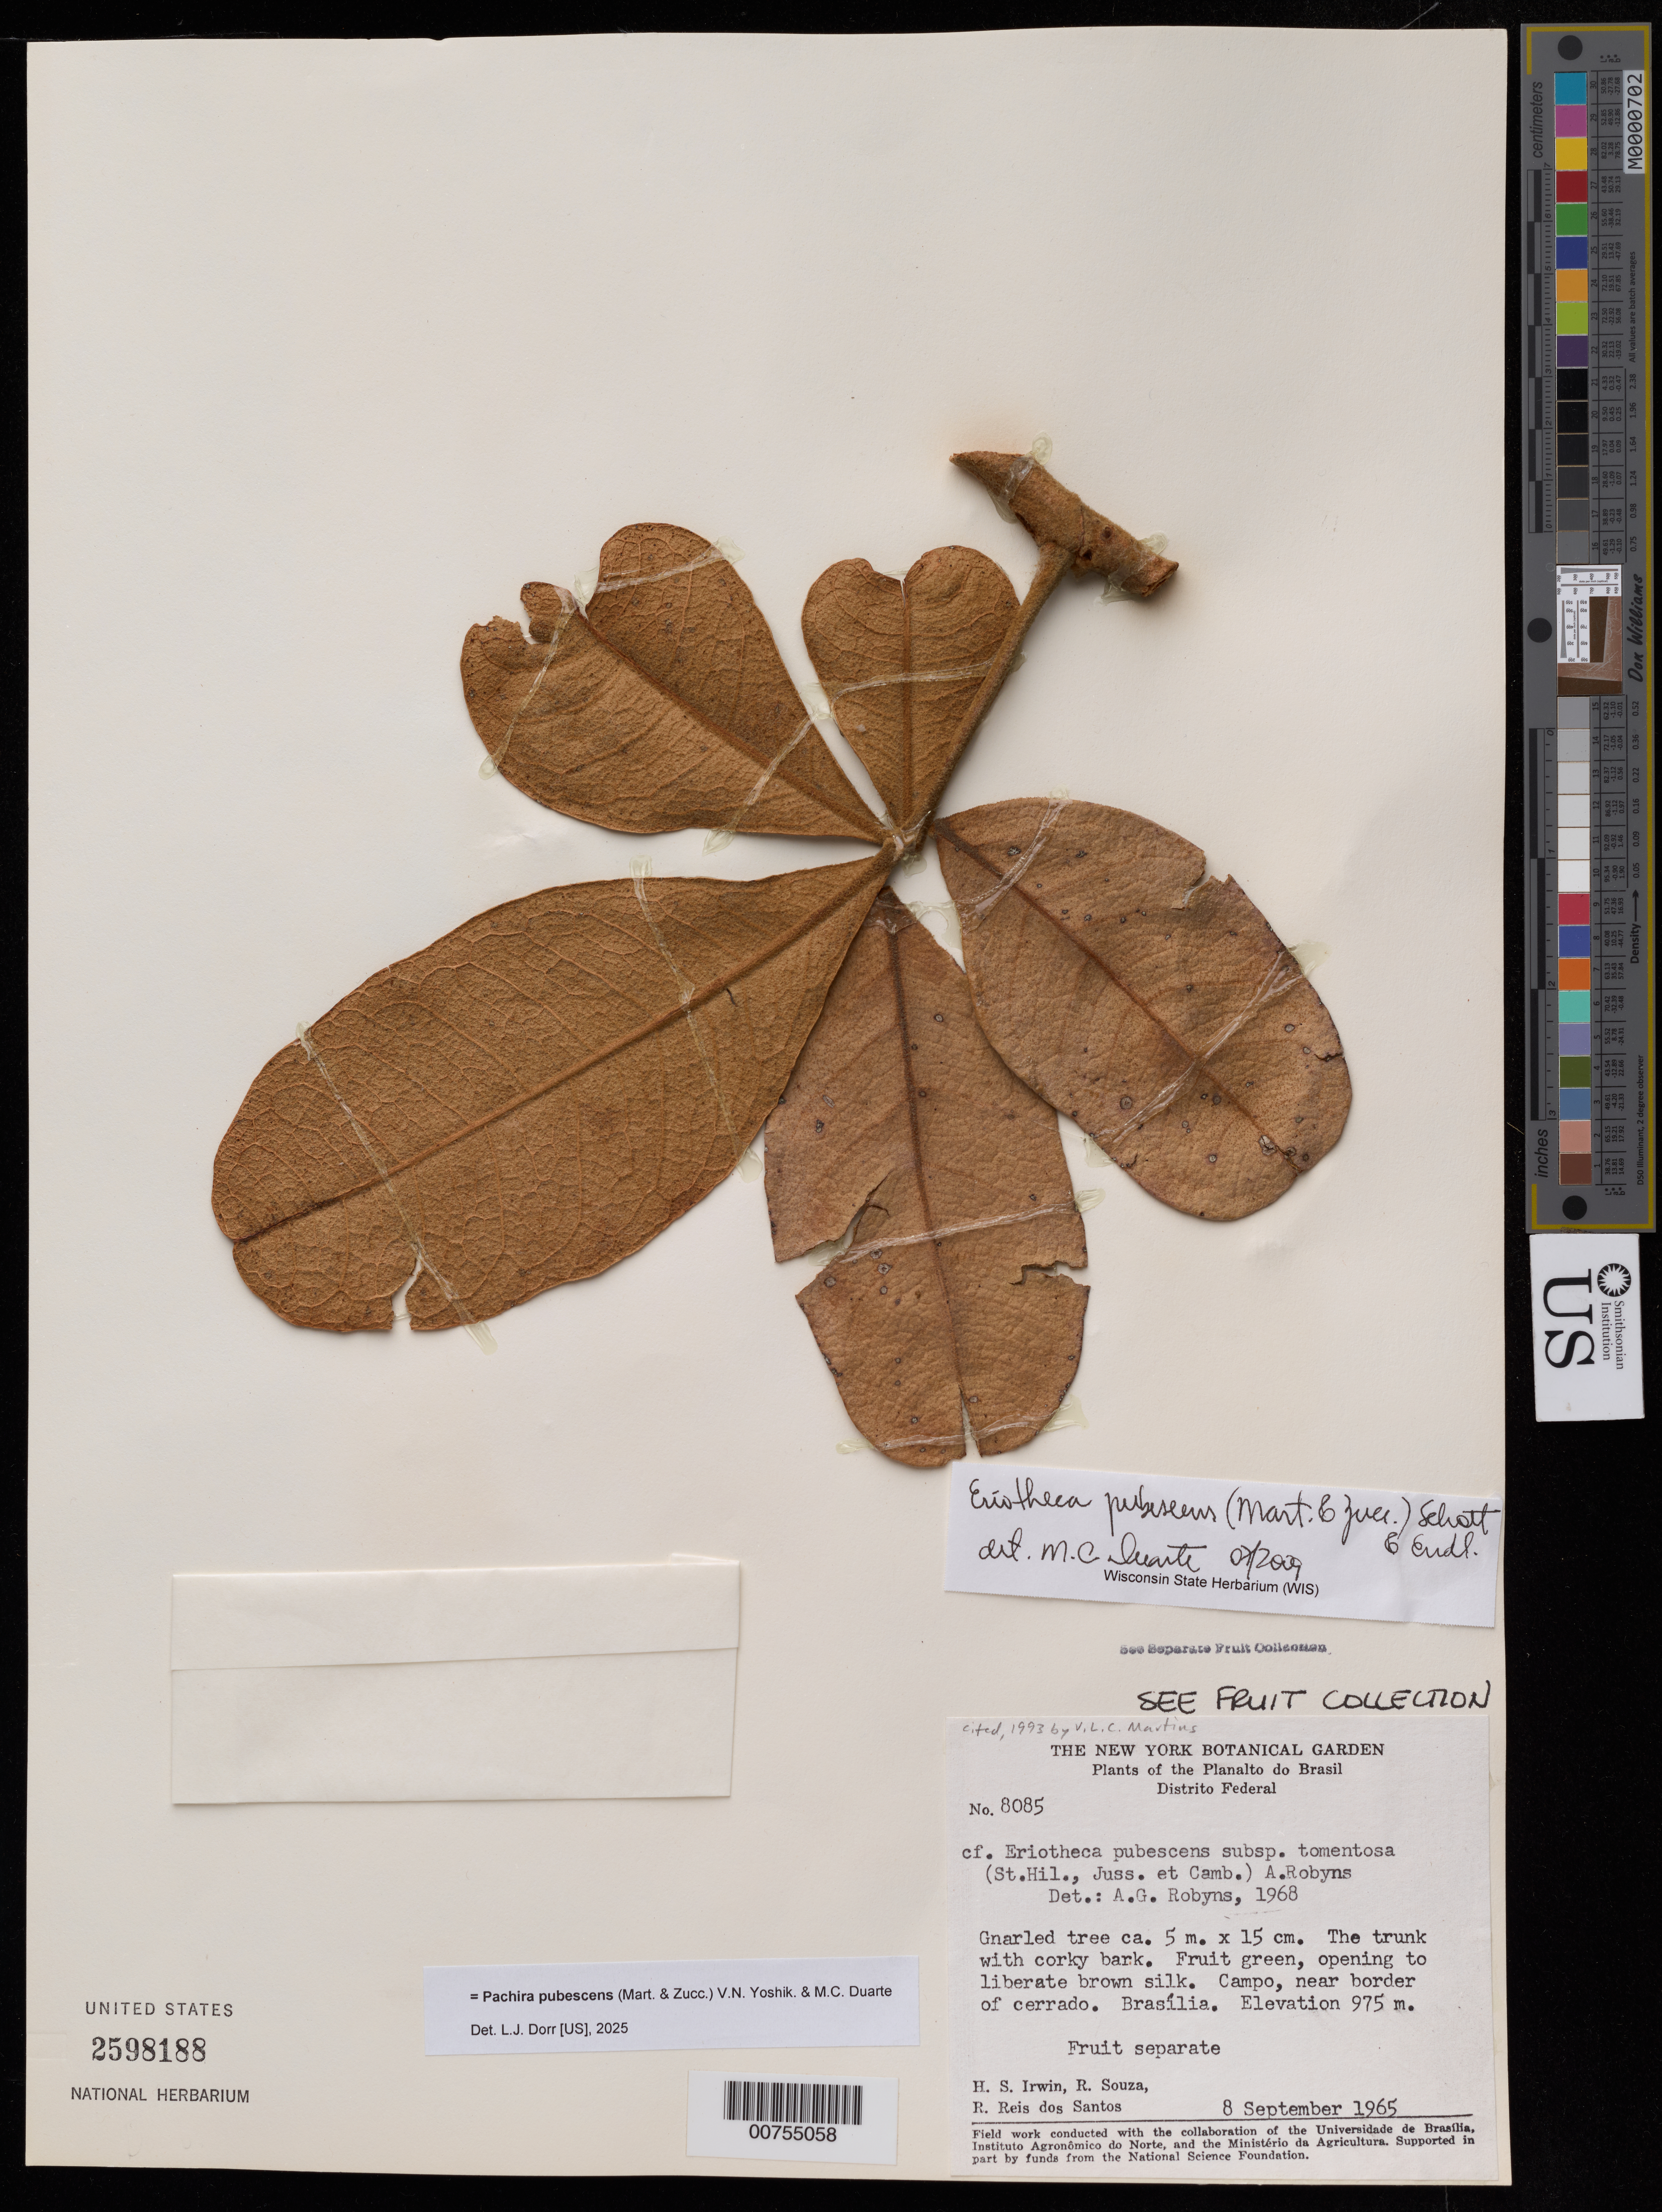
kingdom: Plantae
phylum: Tracheophyta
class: Magnoliopsida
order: Malvales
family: Malvaceae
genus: Pachira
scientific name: Pachira pubescens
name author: (Mart. & Zucc.) V.N. Yoshik. & M.C. Duarte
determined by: Dorr, Laurence J., Curator (BOT), Smithsonian Institution - National Museum of Natural History (UNITED STATES)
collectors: H. Irwin, R. Souza & R. R. Santos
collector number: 8085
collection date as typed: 08 Sep 1965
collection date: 1965-09-08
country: Brazil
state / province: Distrito Federal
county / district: Brasília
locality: Campo, near border of cerrado.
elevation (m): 975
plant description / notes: Bulky Fruit BC 00755059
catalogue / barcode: US 2598188